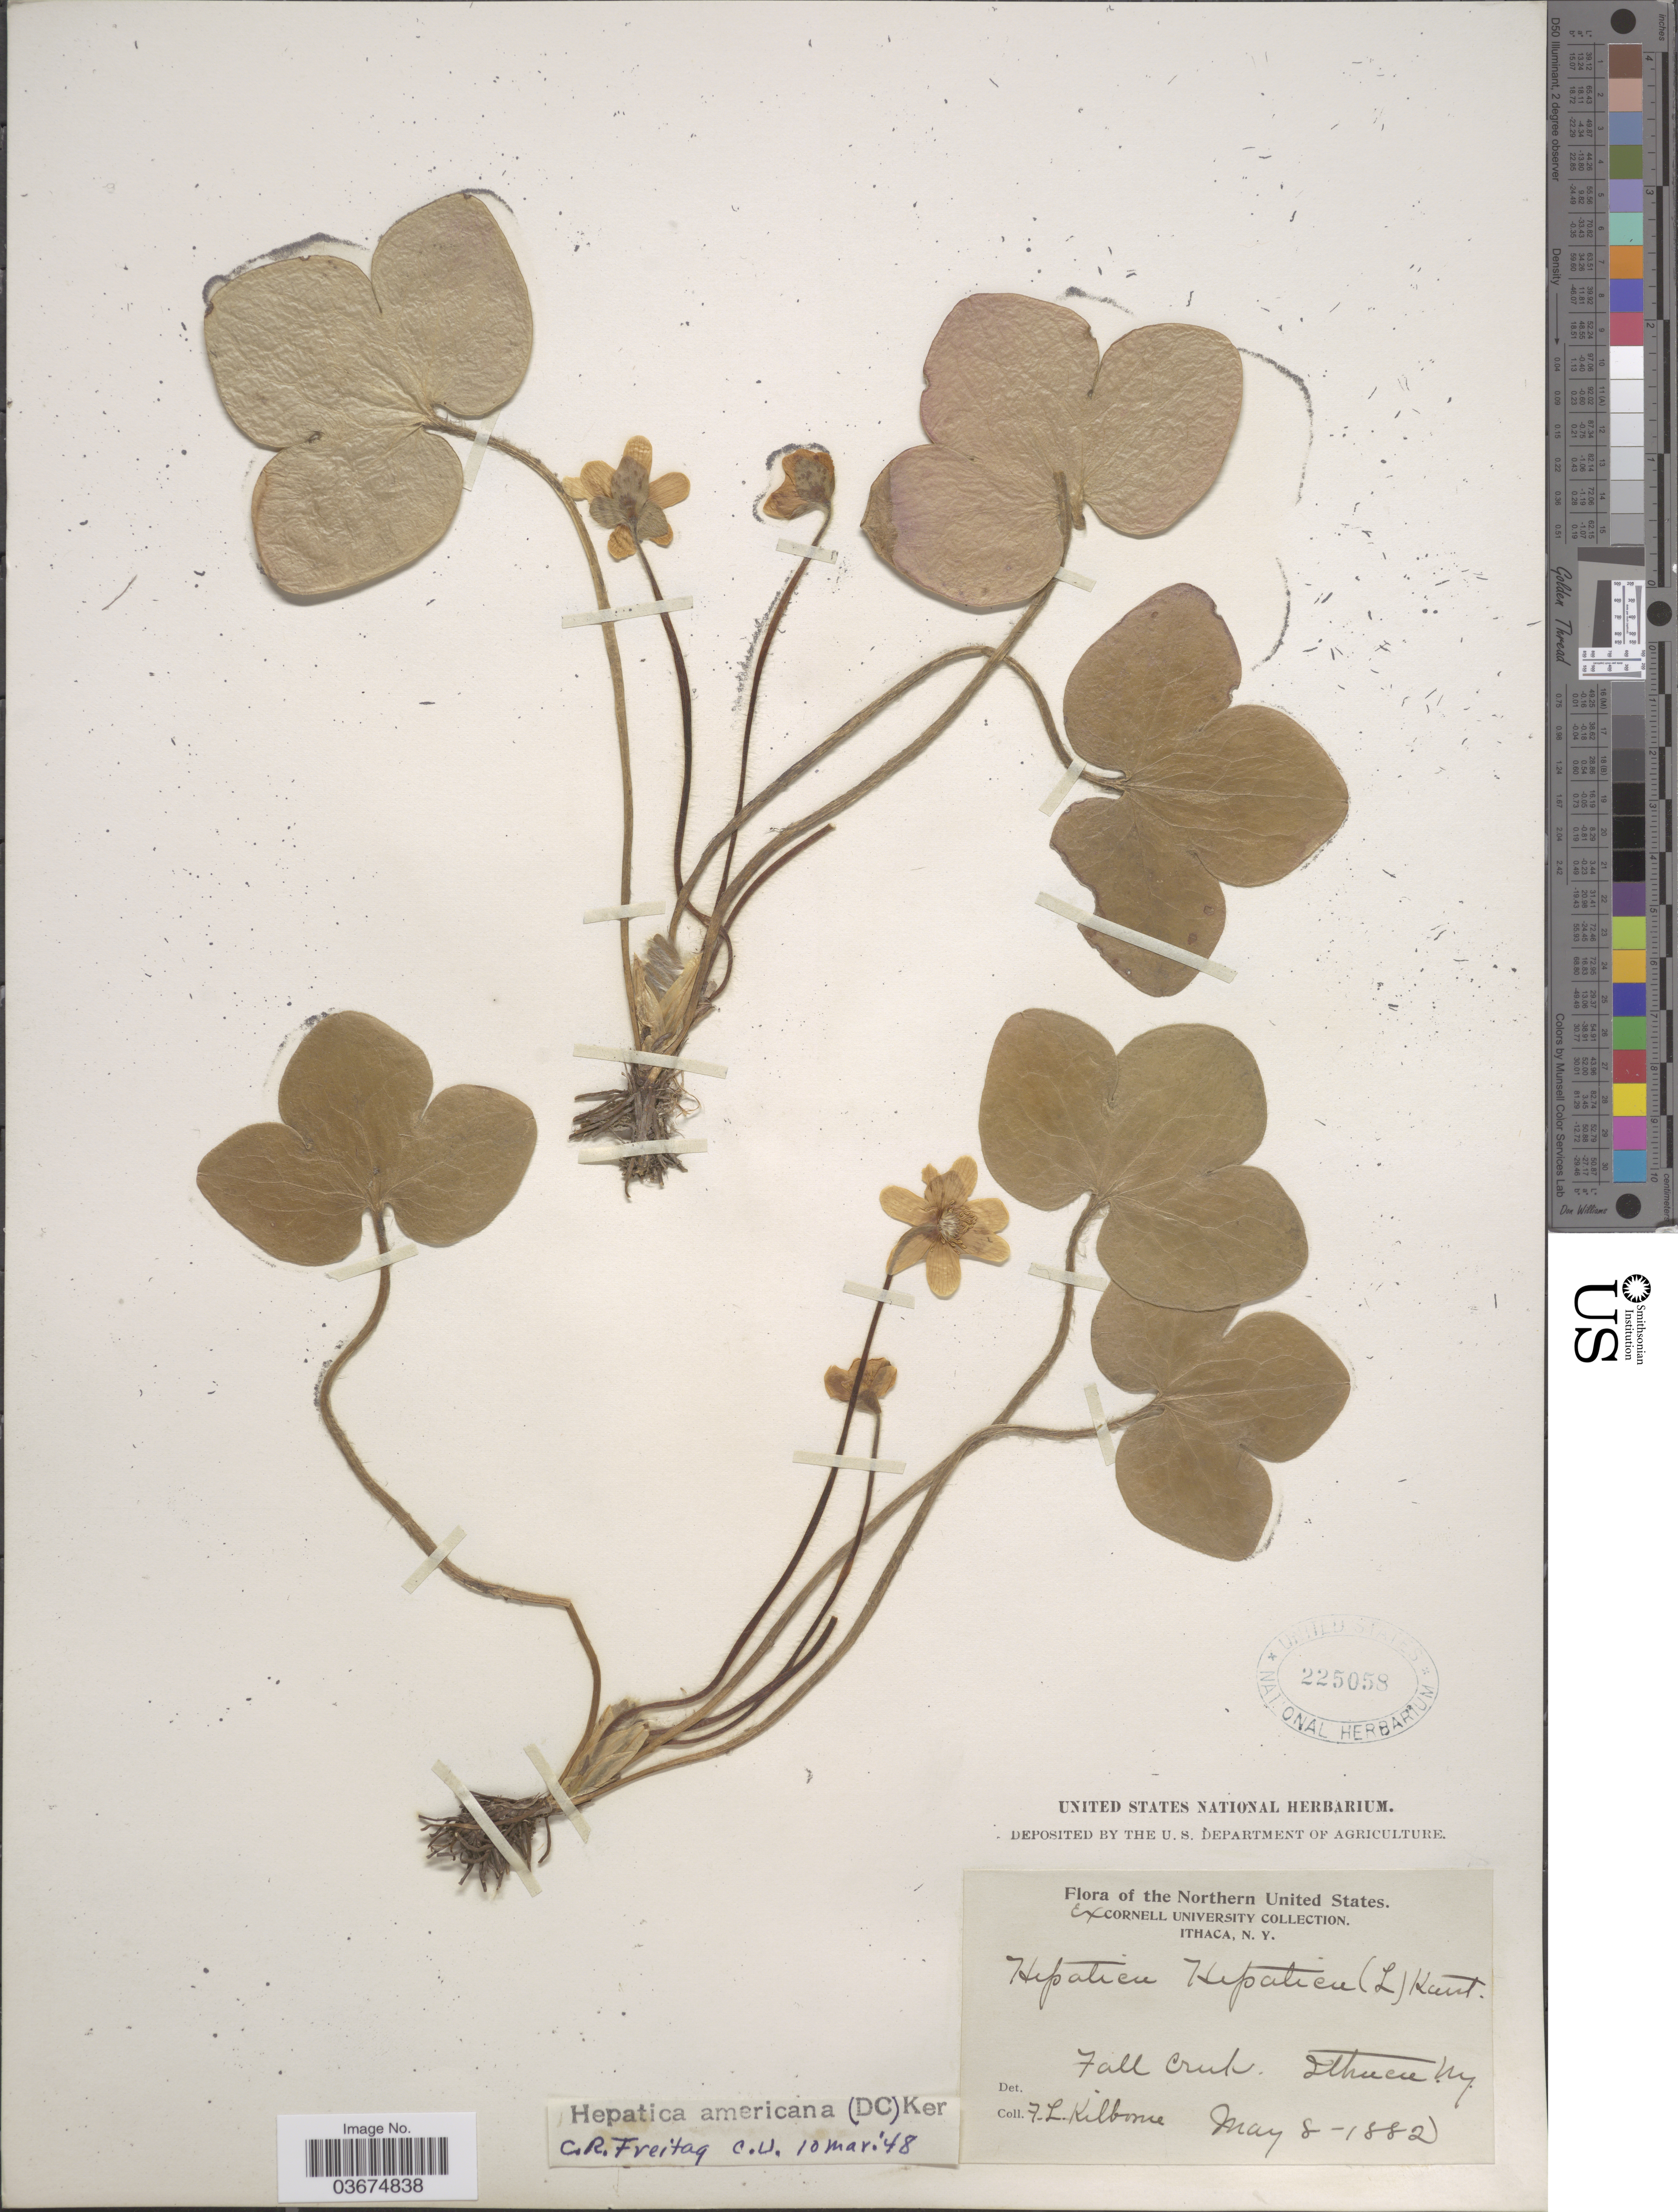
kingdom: Plantae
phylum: Tracheophyta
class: Magnoliopsida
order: Ranunculales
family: Ranunculaceae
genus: Hepatica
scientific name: Hepatica americana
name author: (DC.) Ker Gawl.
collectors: F. L. Kilborne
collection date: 1882-05-08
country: United States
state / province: New York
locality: Northern United States. Fall Creek. Ithaca.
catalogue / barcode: US 225058